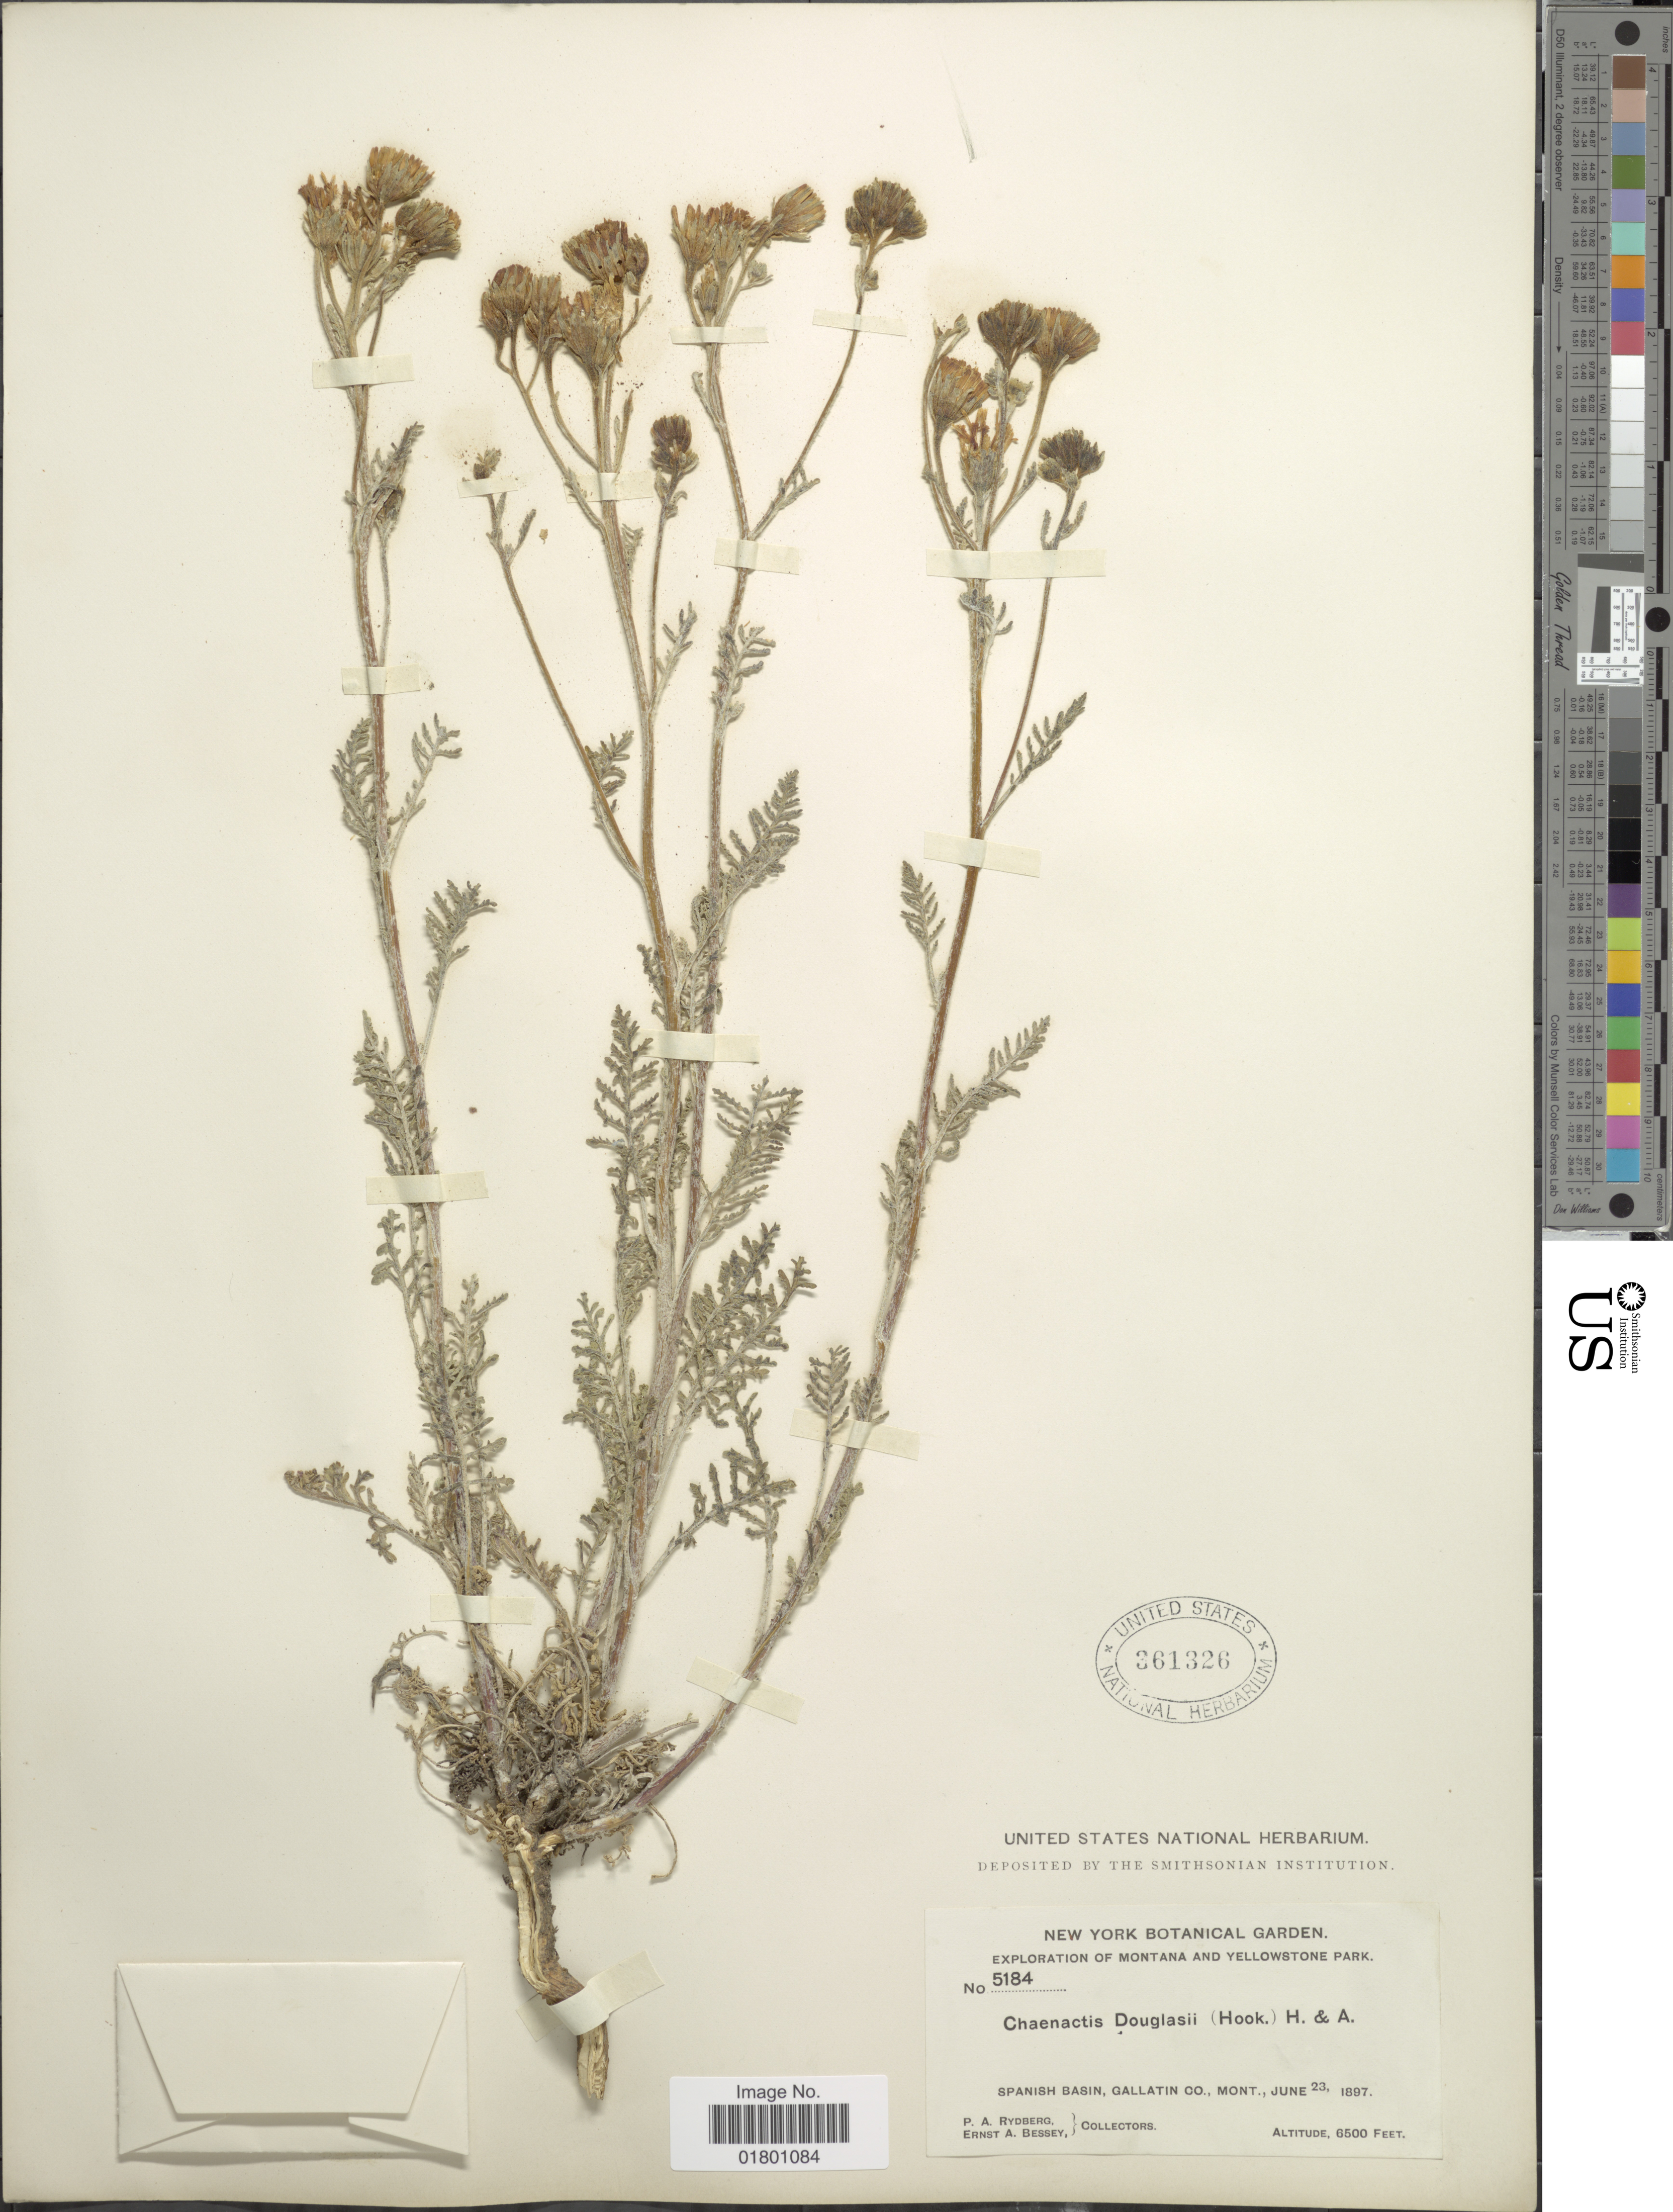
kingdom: Plantae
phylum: Tracheophyta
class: Magnoliopsida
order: Asterales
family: Asteraceae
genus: Chaenactis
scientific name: Chaenactis douglasii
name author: Hook. & Arn.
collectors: P. A. Rydberg & E. A. Bessey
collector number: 5184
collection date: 1897-06-23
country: United States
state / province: Montana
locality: Montana and Yellowstone Park, Spanish Basin, Gallatin Co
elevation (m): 1981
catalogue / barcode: US 361326